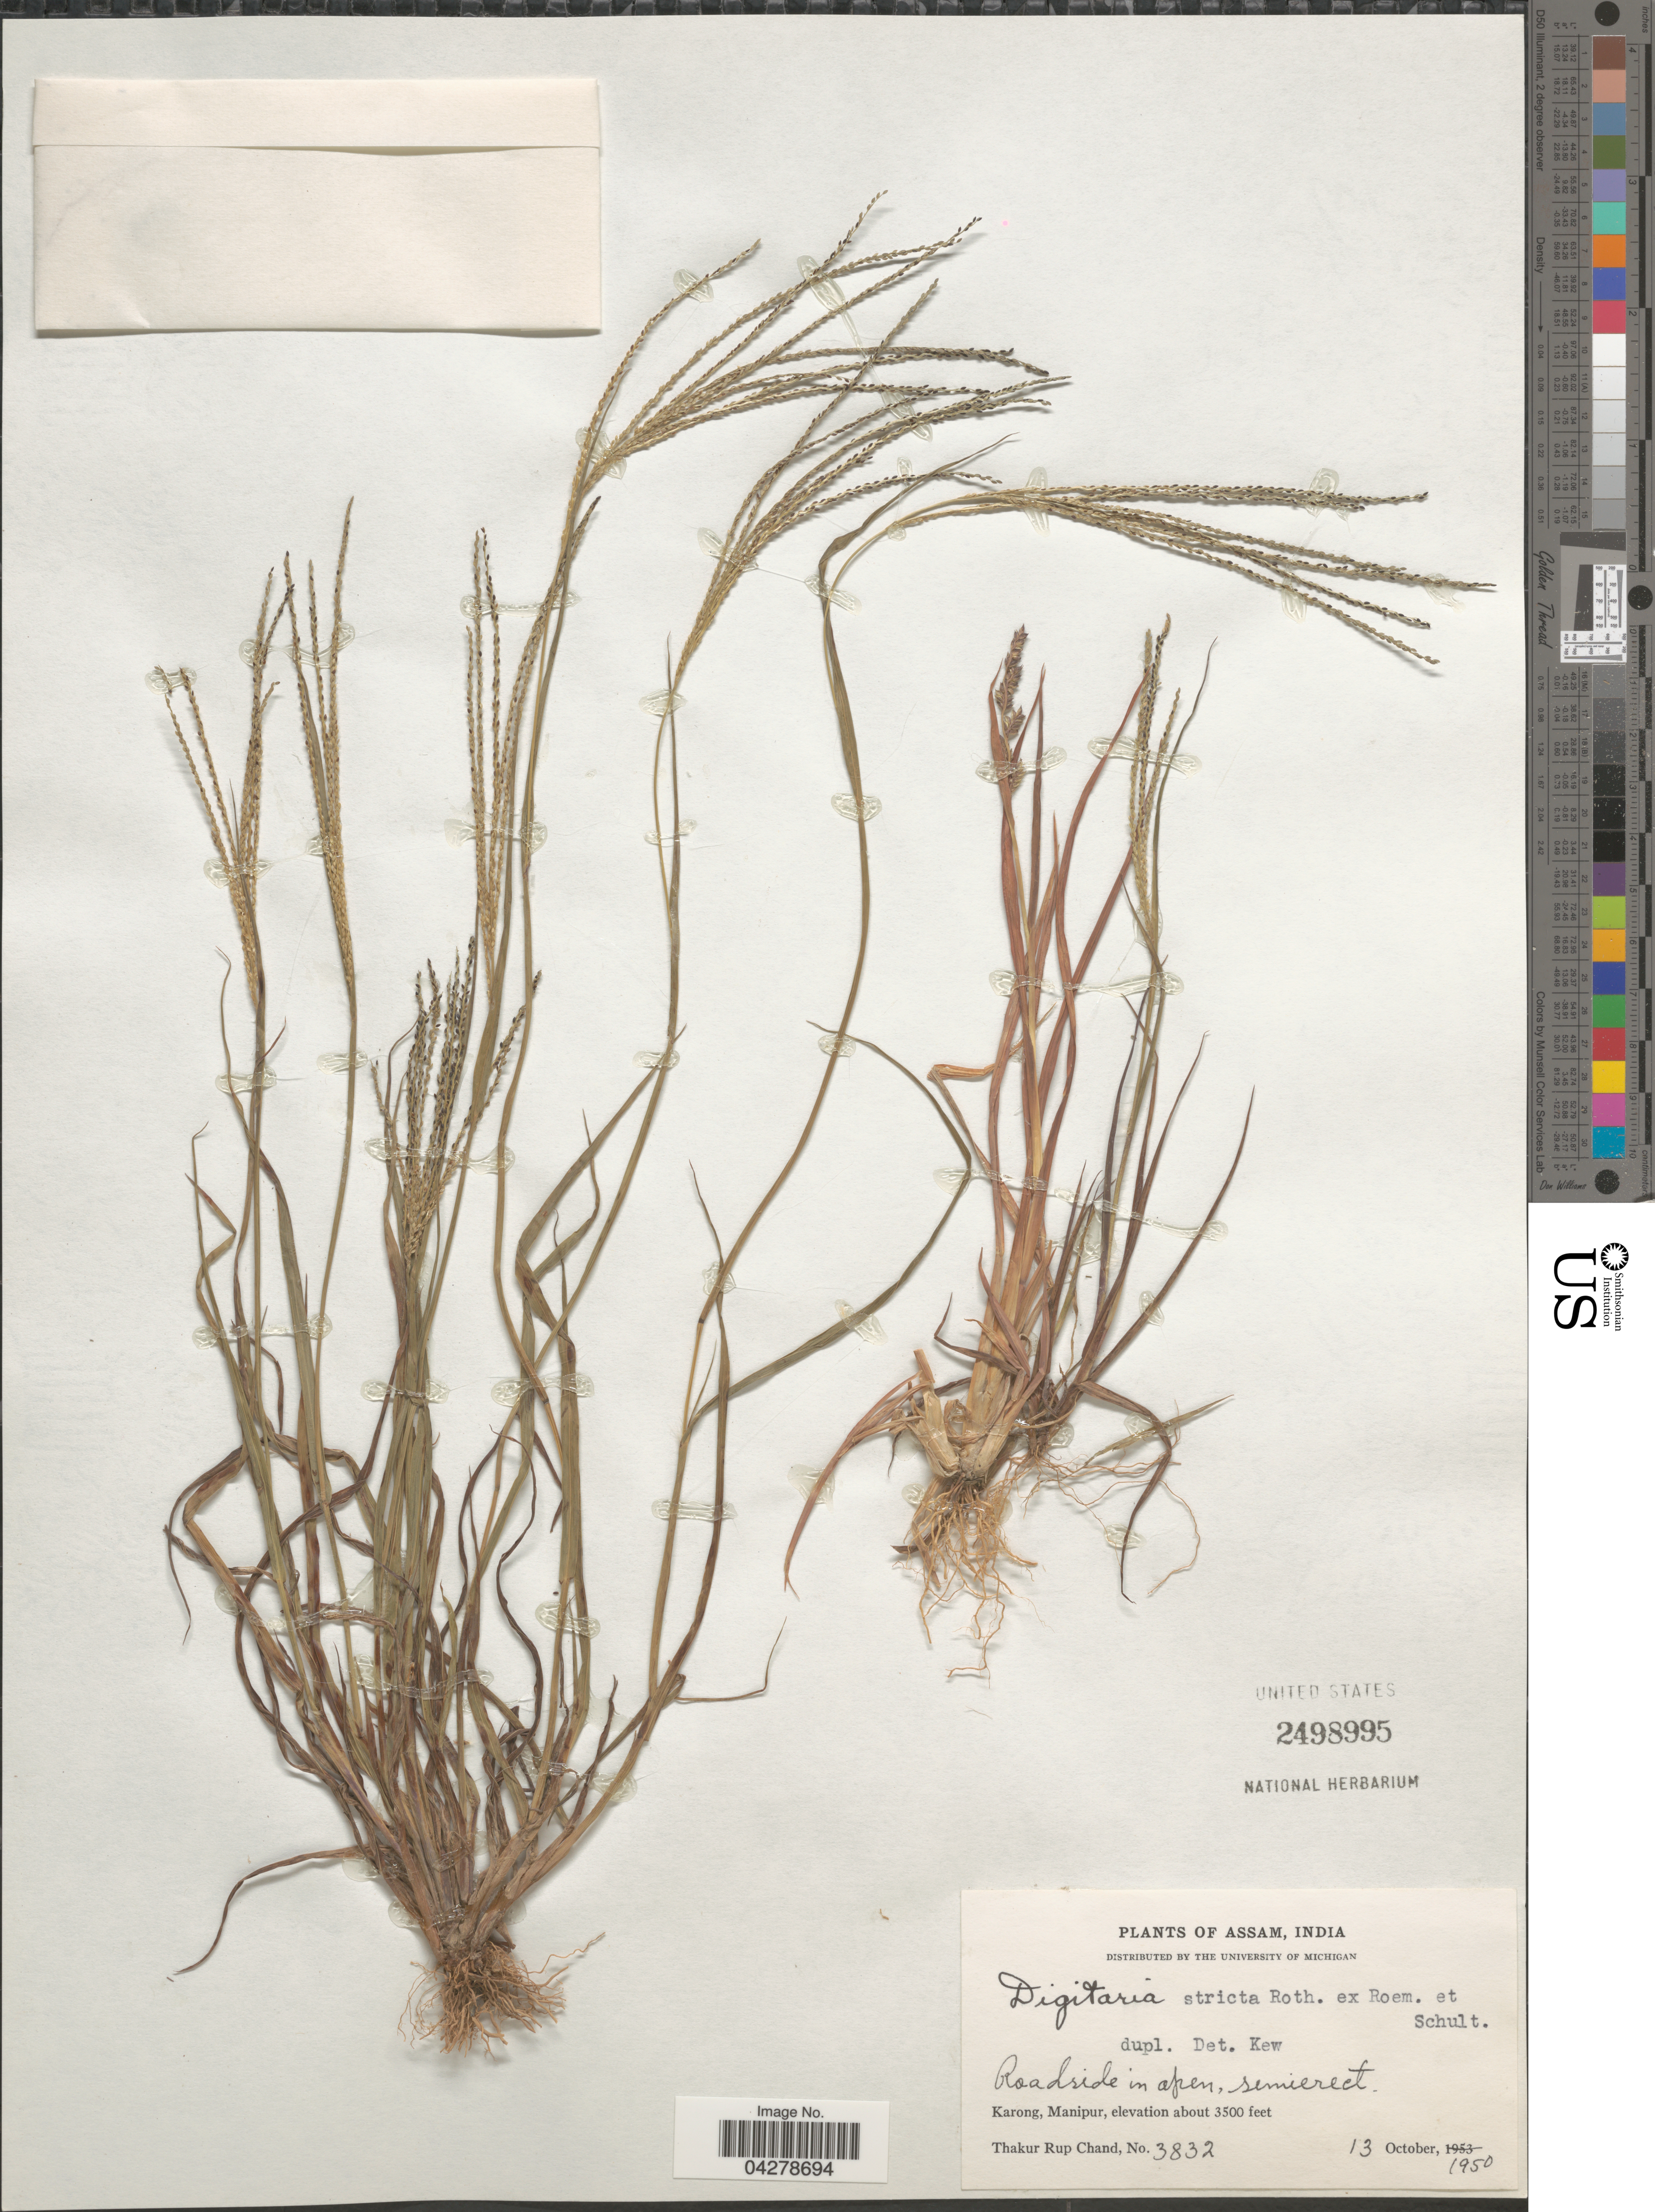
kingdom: Plantae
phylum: Tracheophyta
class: Liliopsida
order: Poales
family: Poaceae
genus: Digitaria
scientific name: Digitaria stricta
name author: Roth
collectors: T. R. Chand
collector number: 3832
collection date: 1950-10-13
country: India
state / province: Manipur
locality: Karong, Manipur.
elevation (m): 1067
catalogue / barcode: US 2498995